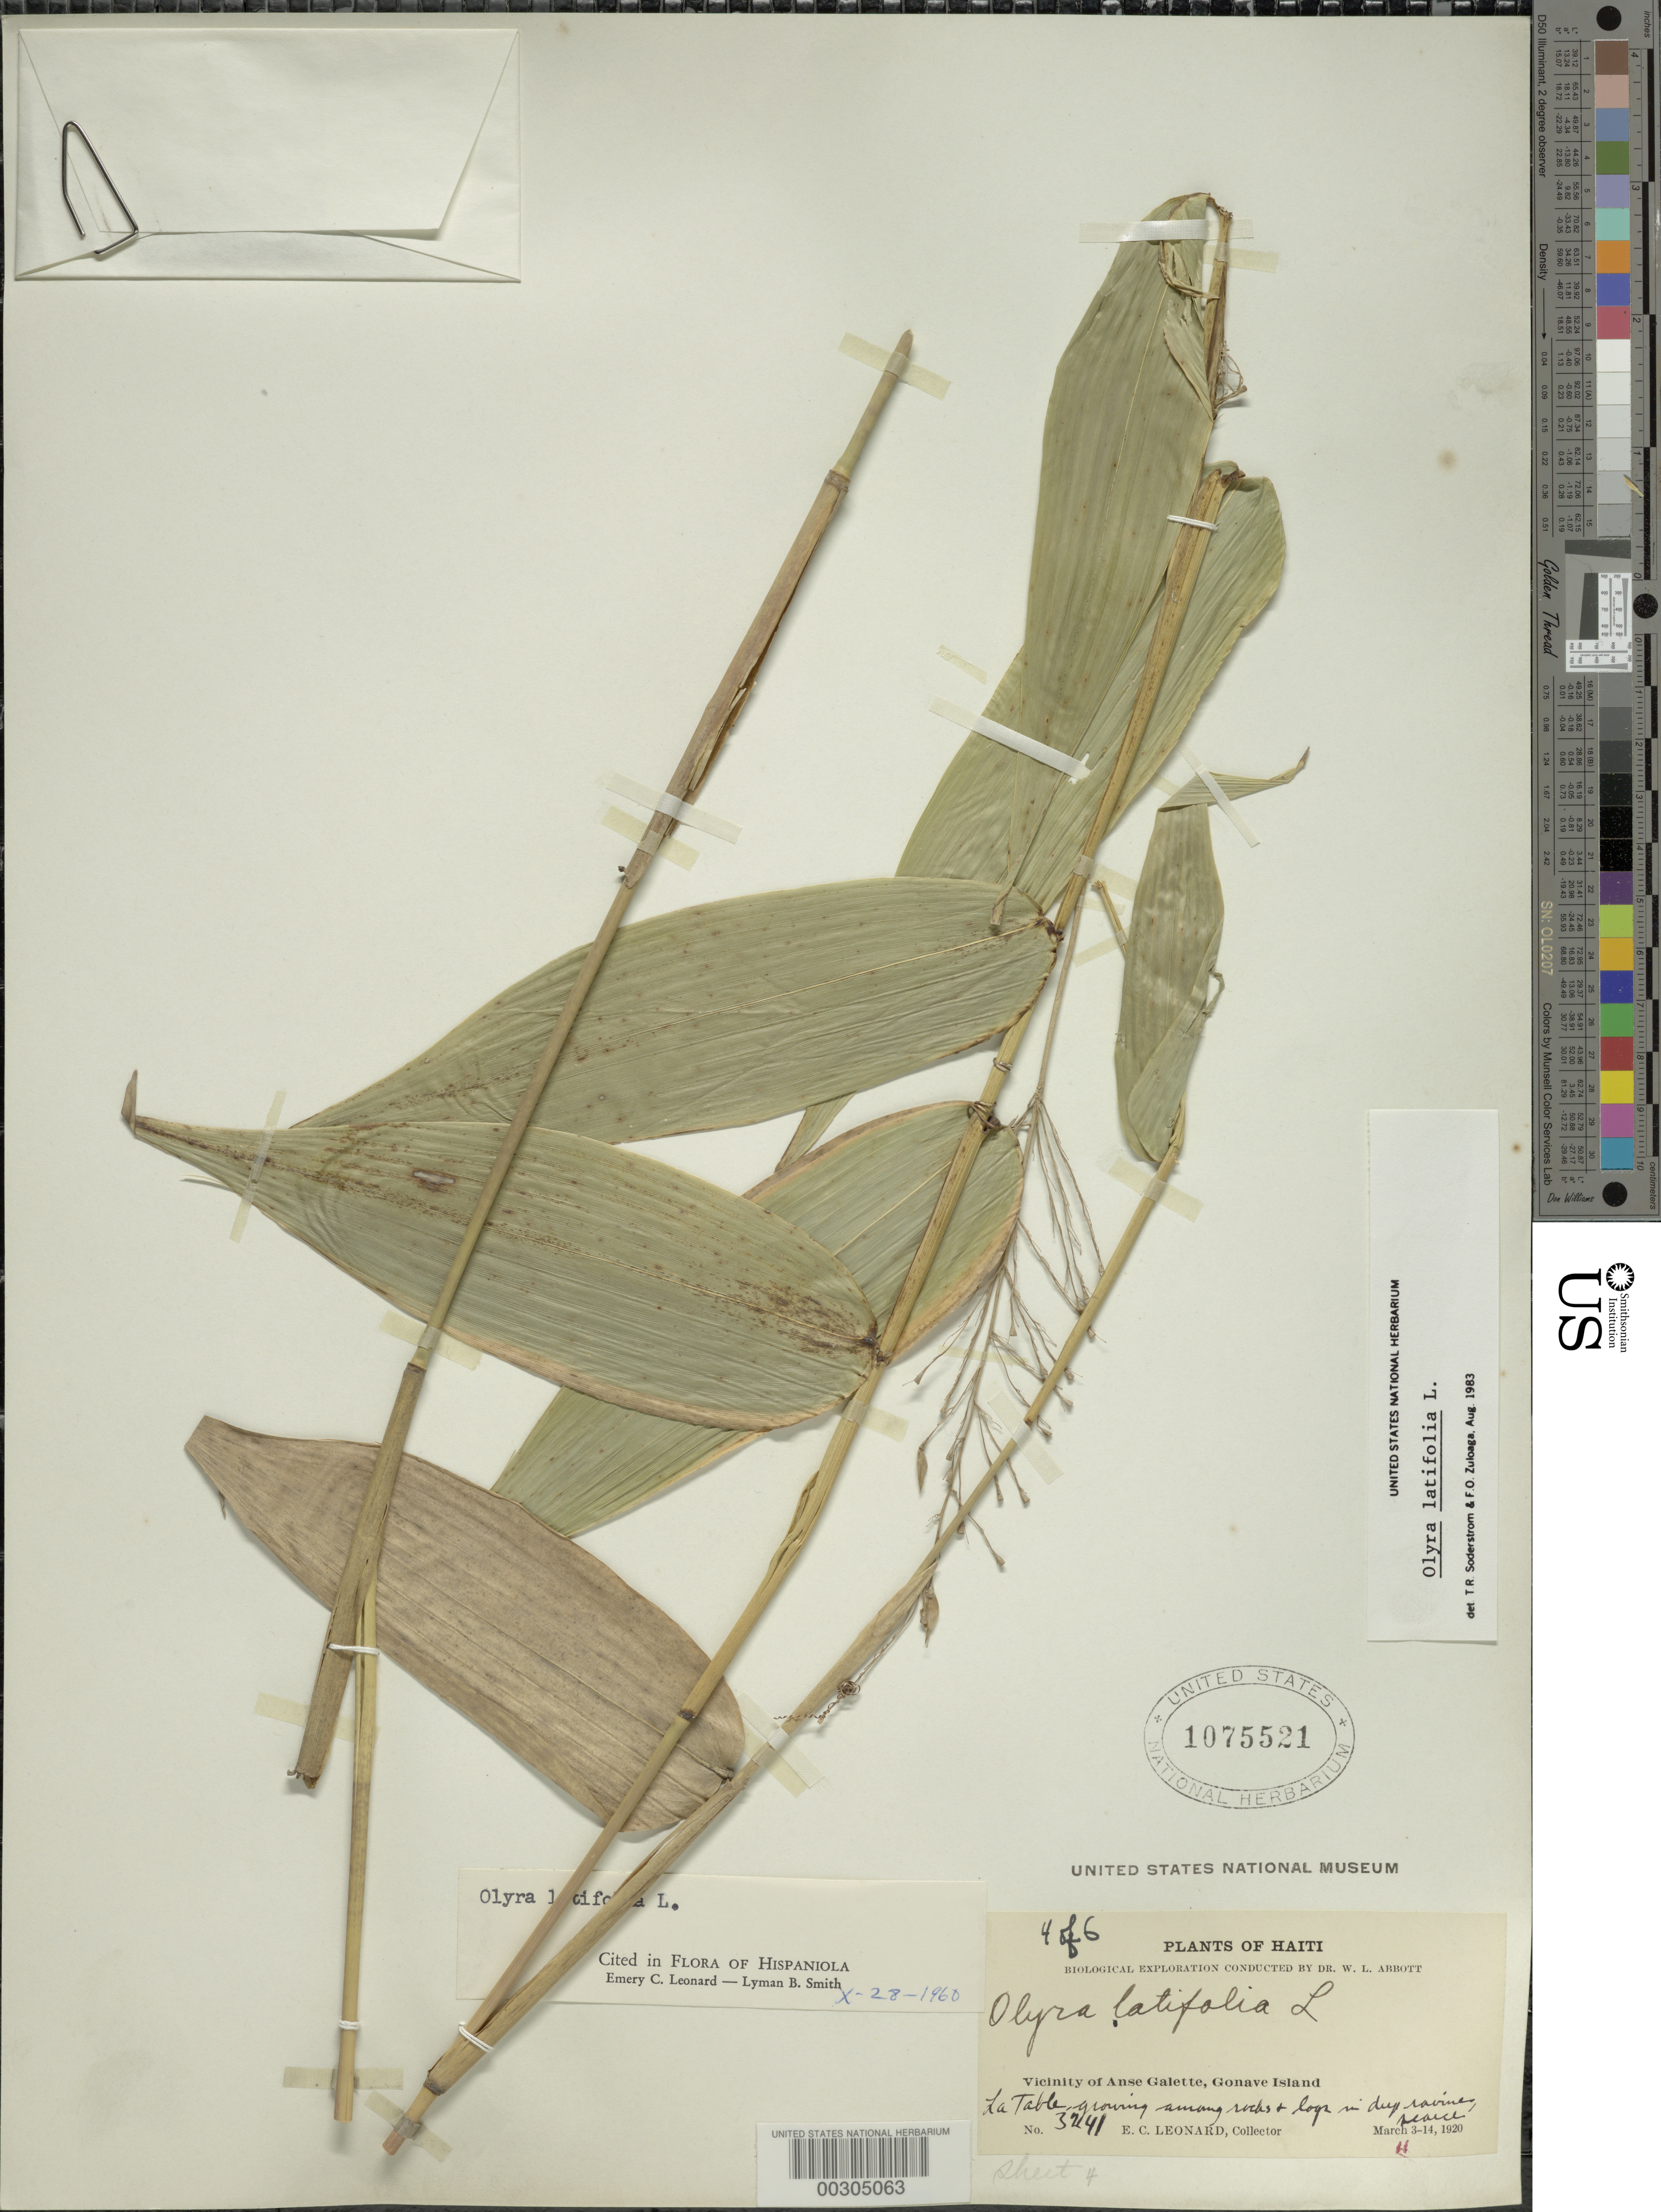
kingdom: Plantae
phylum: Tracheophyta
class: Liliopsida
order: Poales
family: Poaceae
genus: Olyra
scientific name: Olyra latifolia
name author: L.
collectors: E. C. Leonard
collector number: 3241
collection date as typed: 11 Mar 1920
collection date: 1920-03-11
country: Haiti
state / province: Ouest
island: Gonave Island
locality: Anse galette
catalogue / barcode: US 1075521